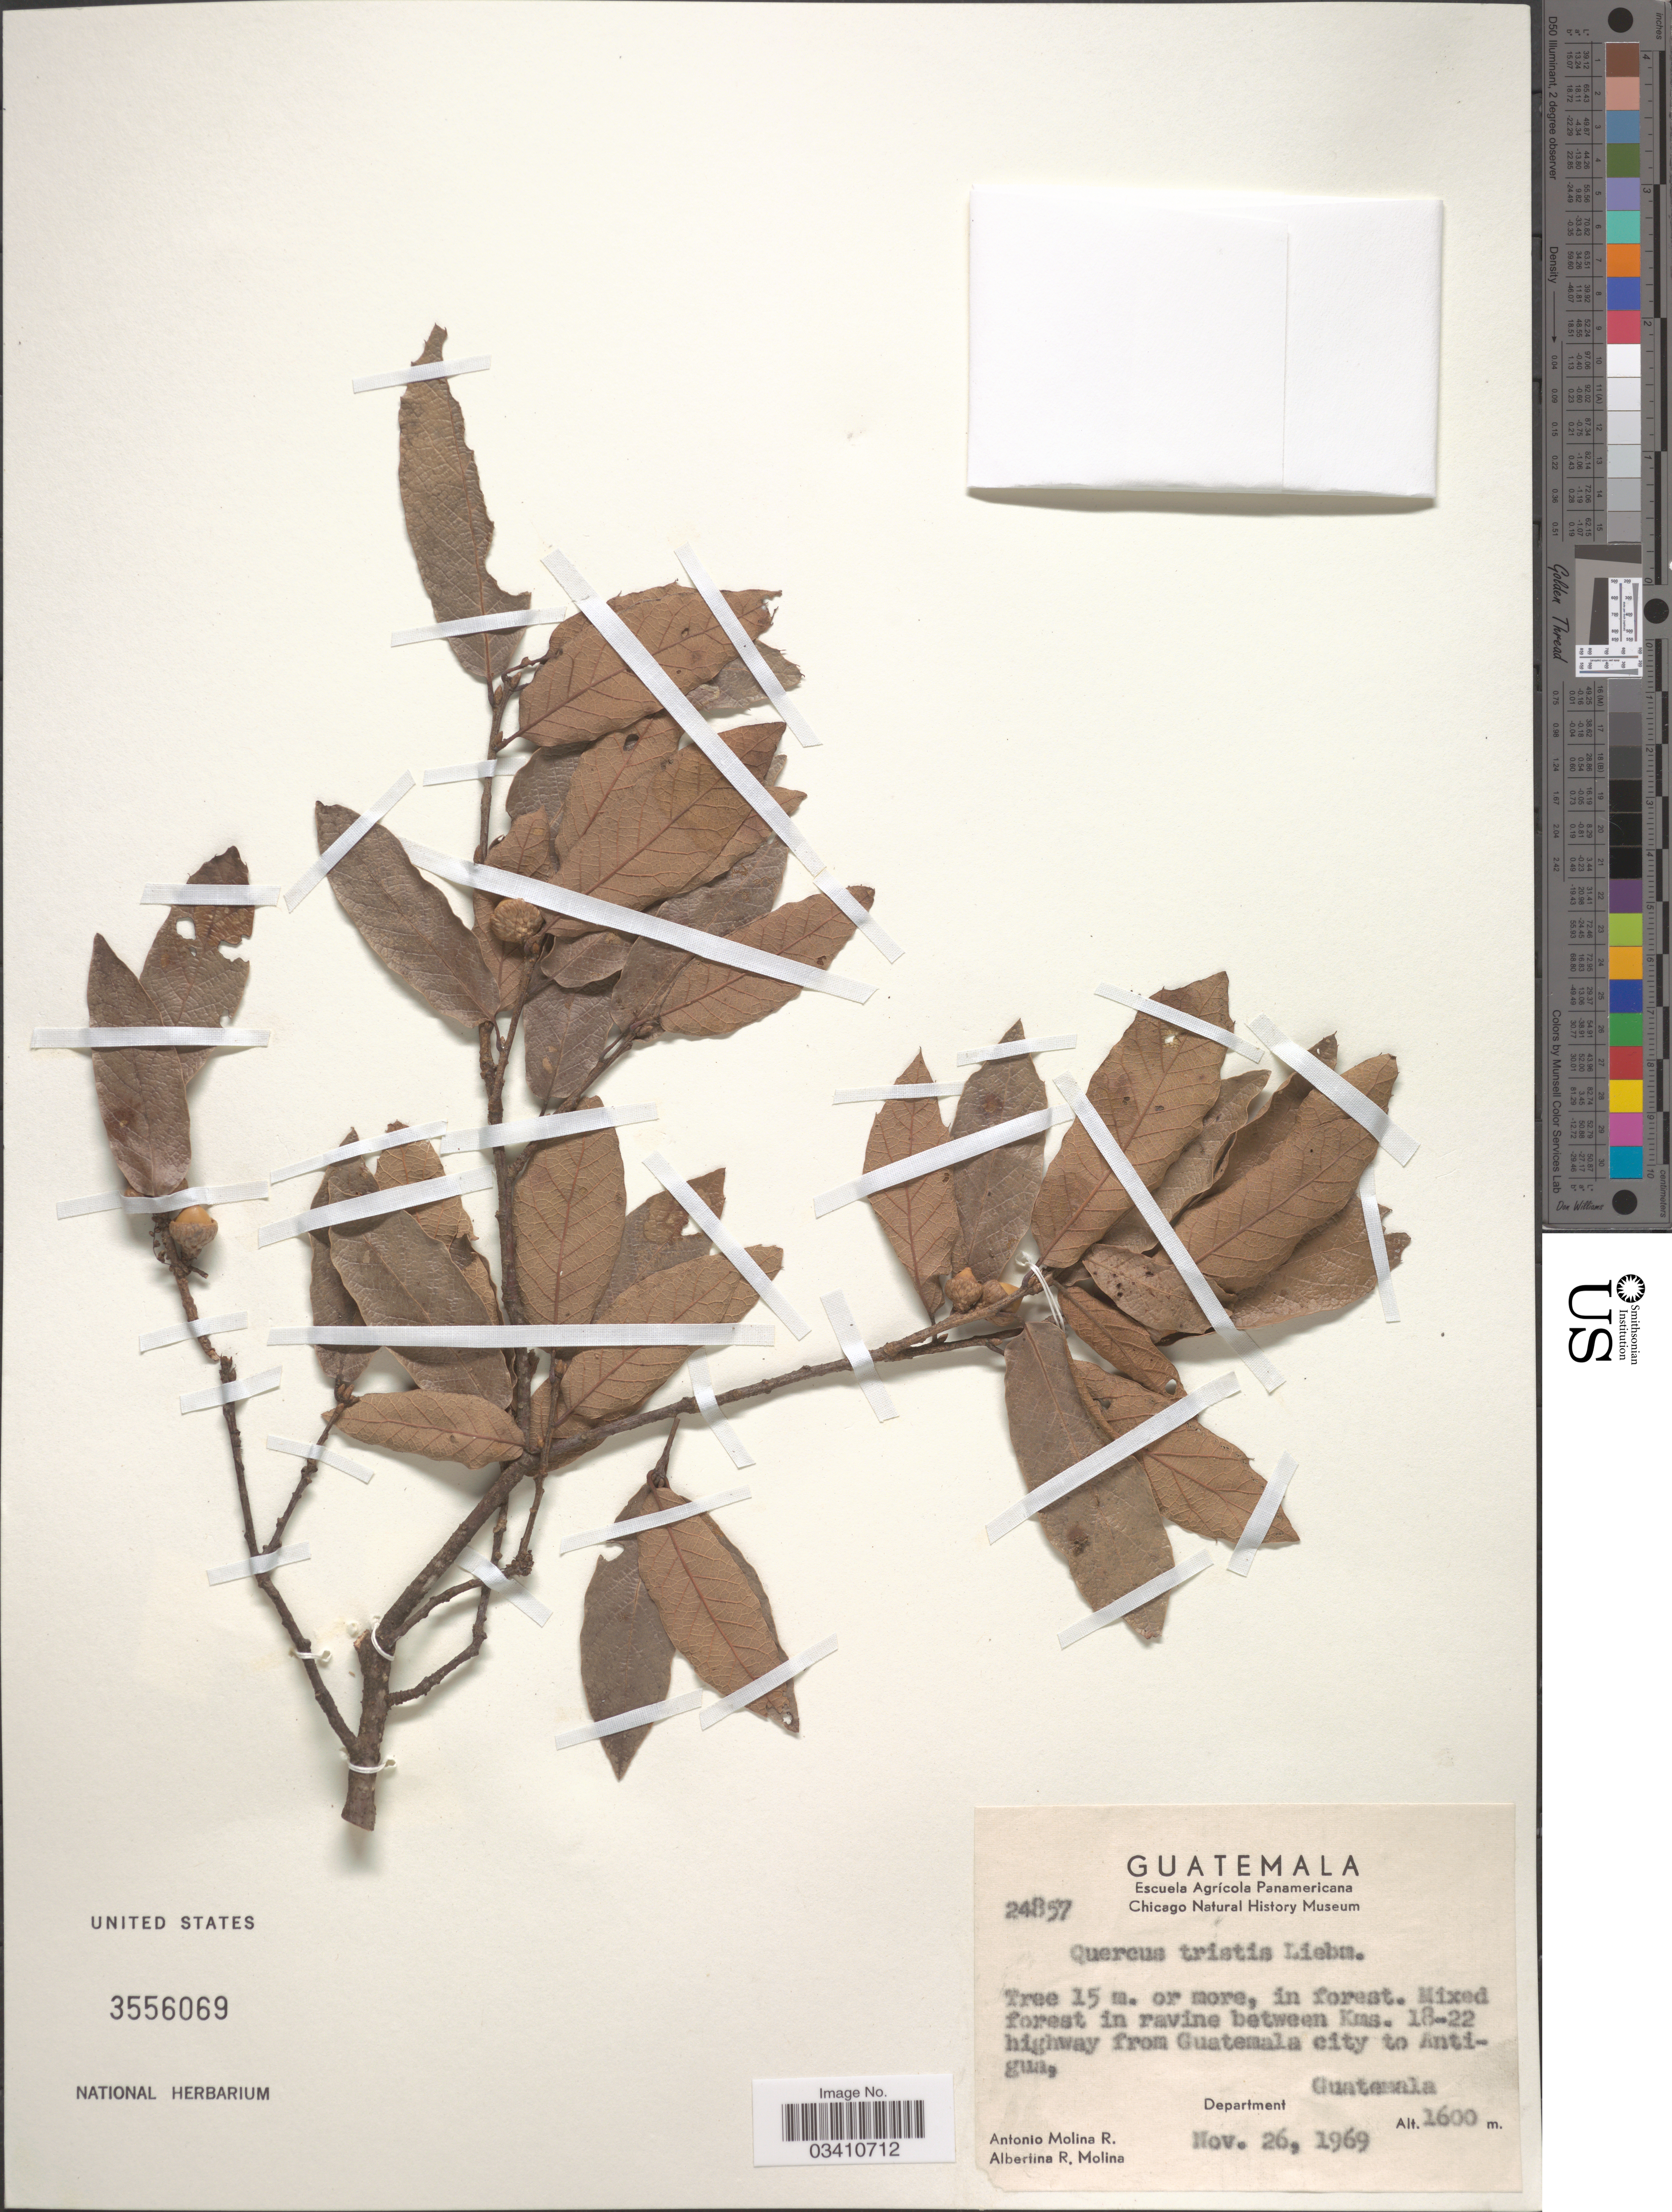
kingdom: Plantae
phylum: Tracheophyta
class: Magnoliopsida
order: Fagales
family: Fagaceae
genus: Quercus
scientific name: Quercus tristis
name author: Liebm.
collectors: A. Molina R. & A. R. Molina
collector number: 24857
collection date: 1969-11-26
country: Guatemala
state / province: Guatemala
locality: Between Kms. 18-22 highway from Guatemala city to Antigua, Department Guatemala.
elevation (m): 1600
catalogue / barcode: US 3556069